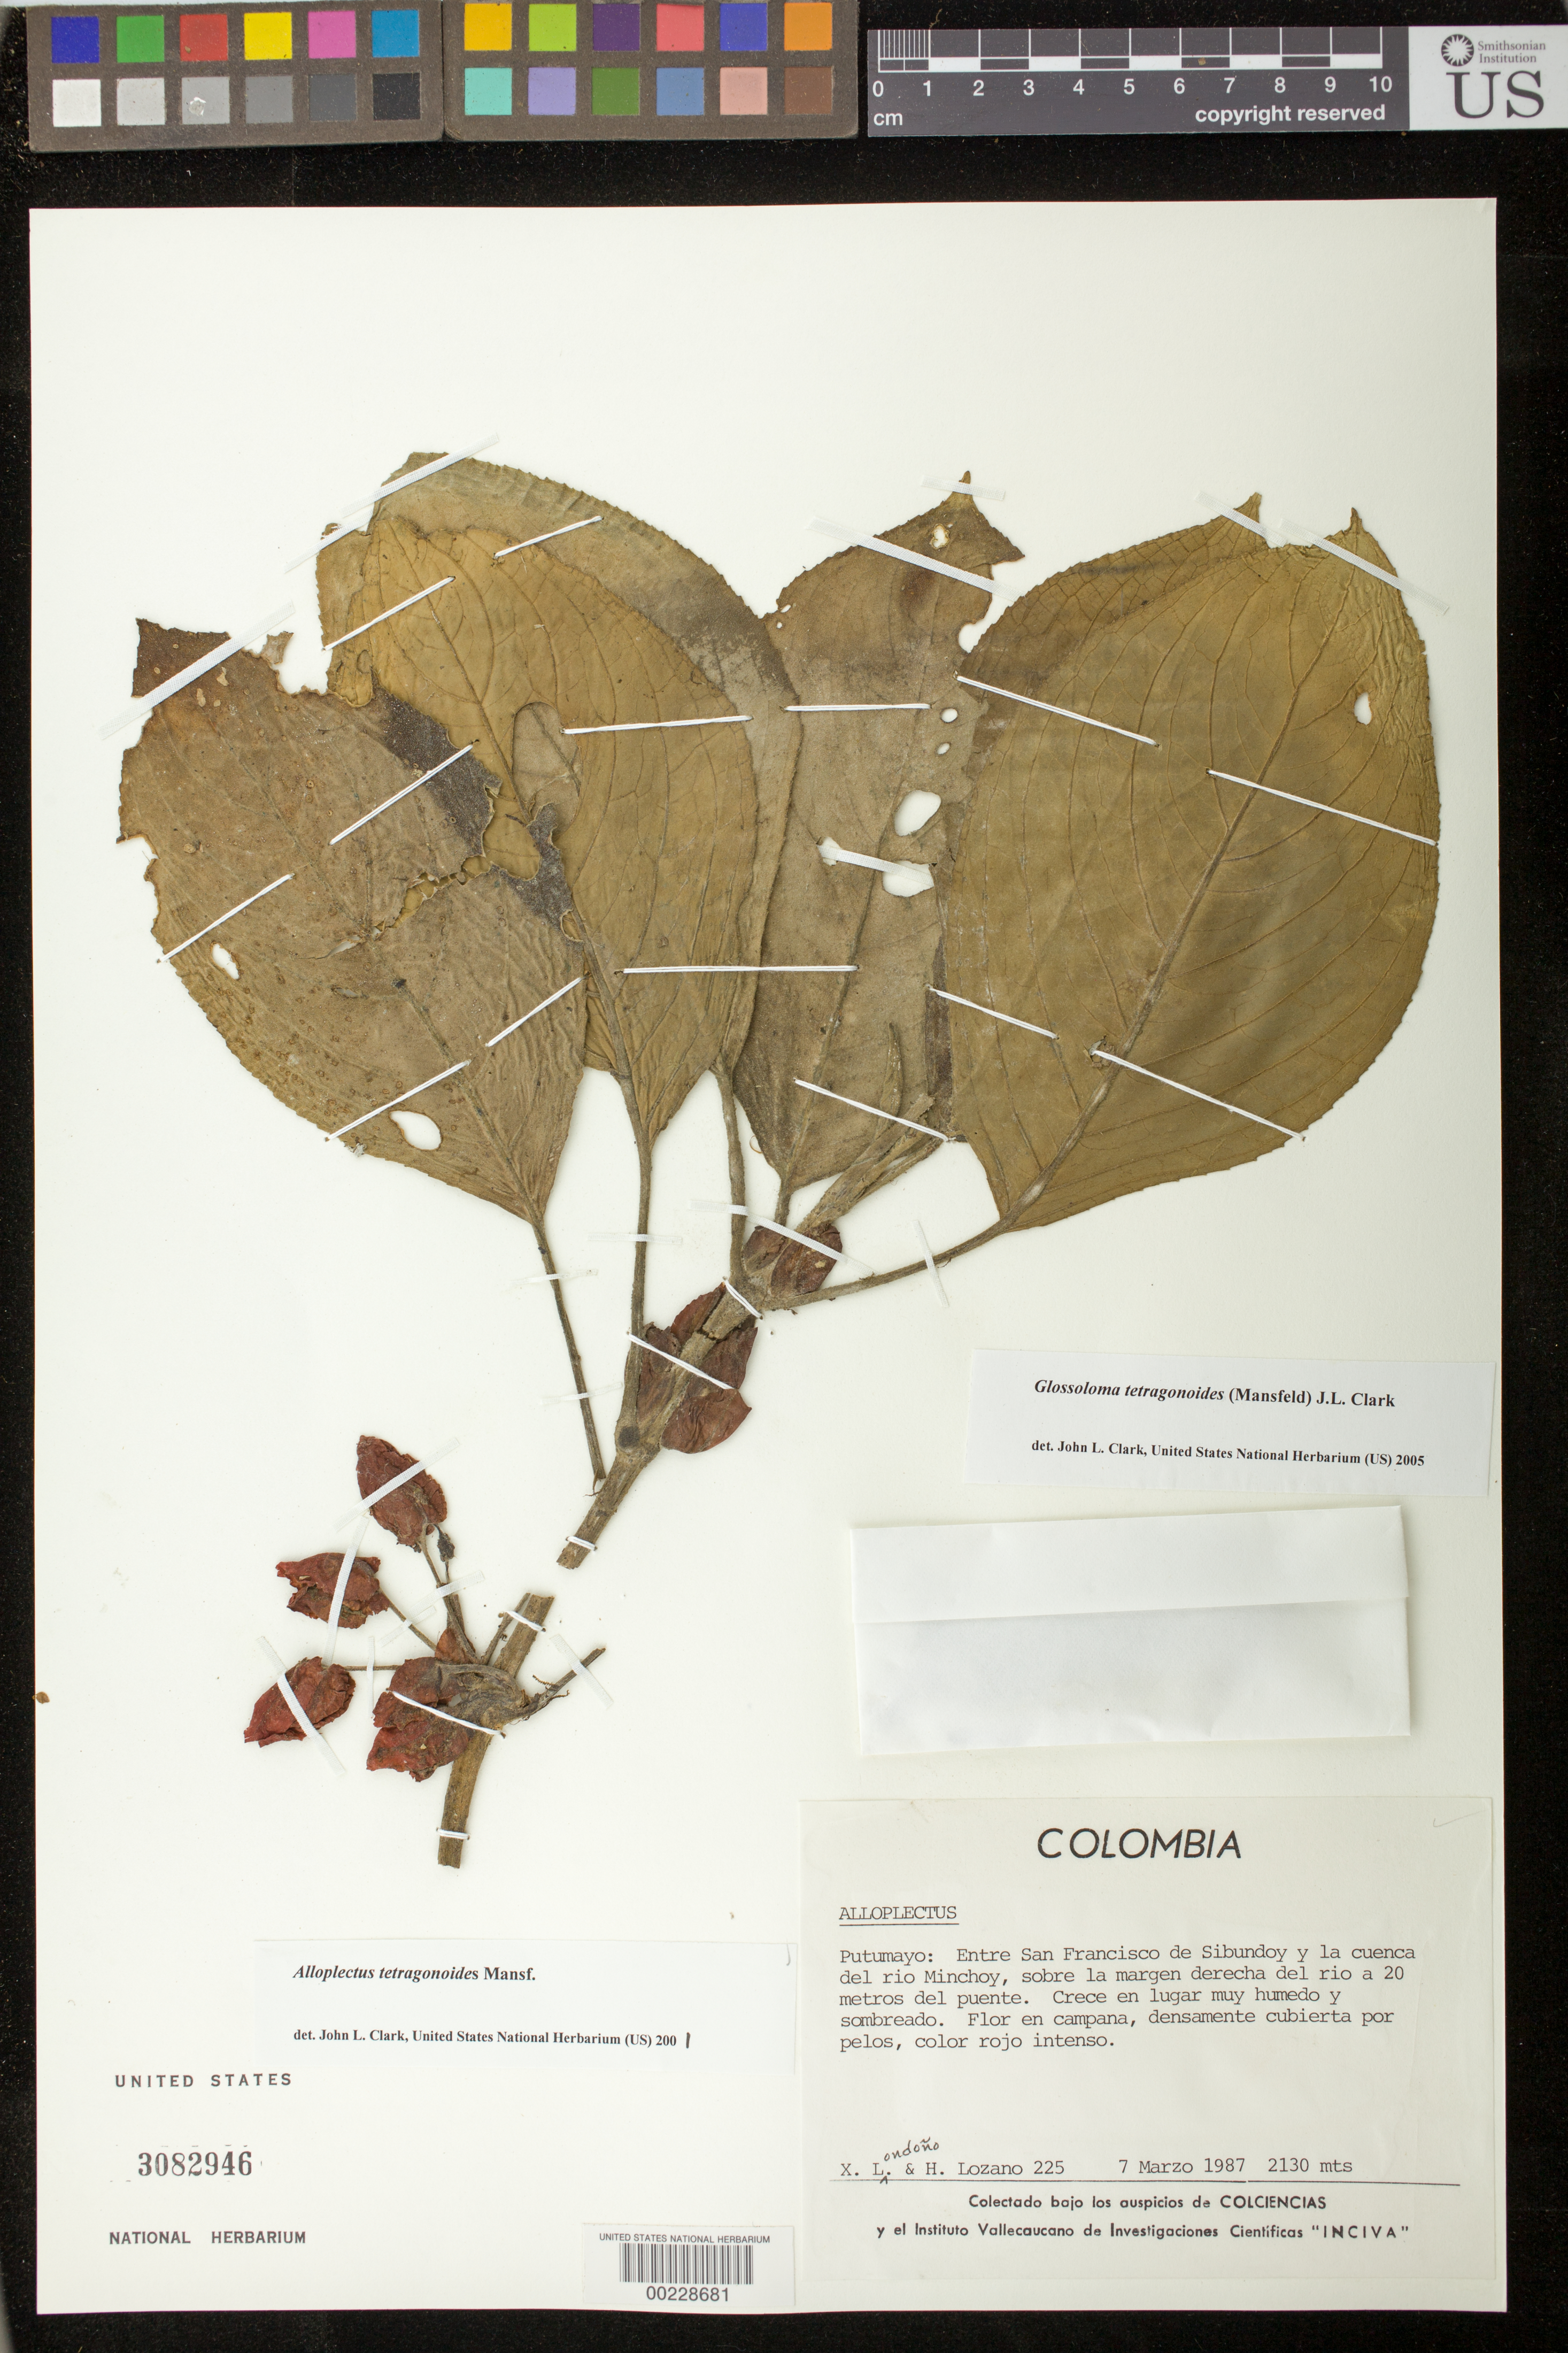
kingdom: Plantae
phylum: Tracheophyta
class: Magnoliopsida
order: Lamiales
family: Gesneriaceae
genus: Glossoloma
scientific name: Glossoloma tetragonoides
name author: (Mansf.) J.L. Clark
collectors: X. Londoño & H. Lozano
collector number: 225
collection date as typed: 07 Mar 1987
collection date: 1987-03-07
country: Colombia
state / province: Putumayo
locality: Entre San Francisco de Sibundoy y la cuenca del rio Minchoy, sobre la margen derecha del rio a 20 metros del puente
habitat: Crece en lugar muy húmedo y sombreado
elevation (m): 2130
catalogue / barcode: US 3082946